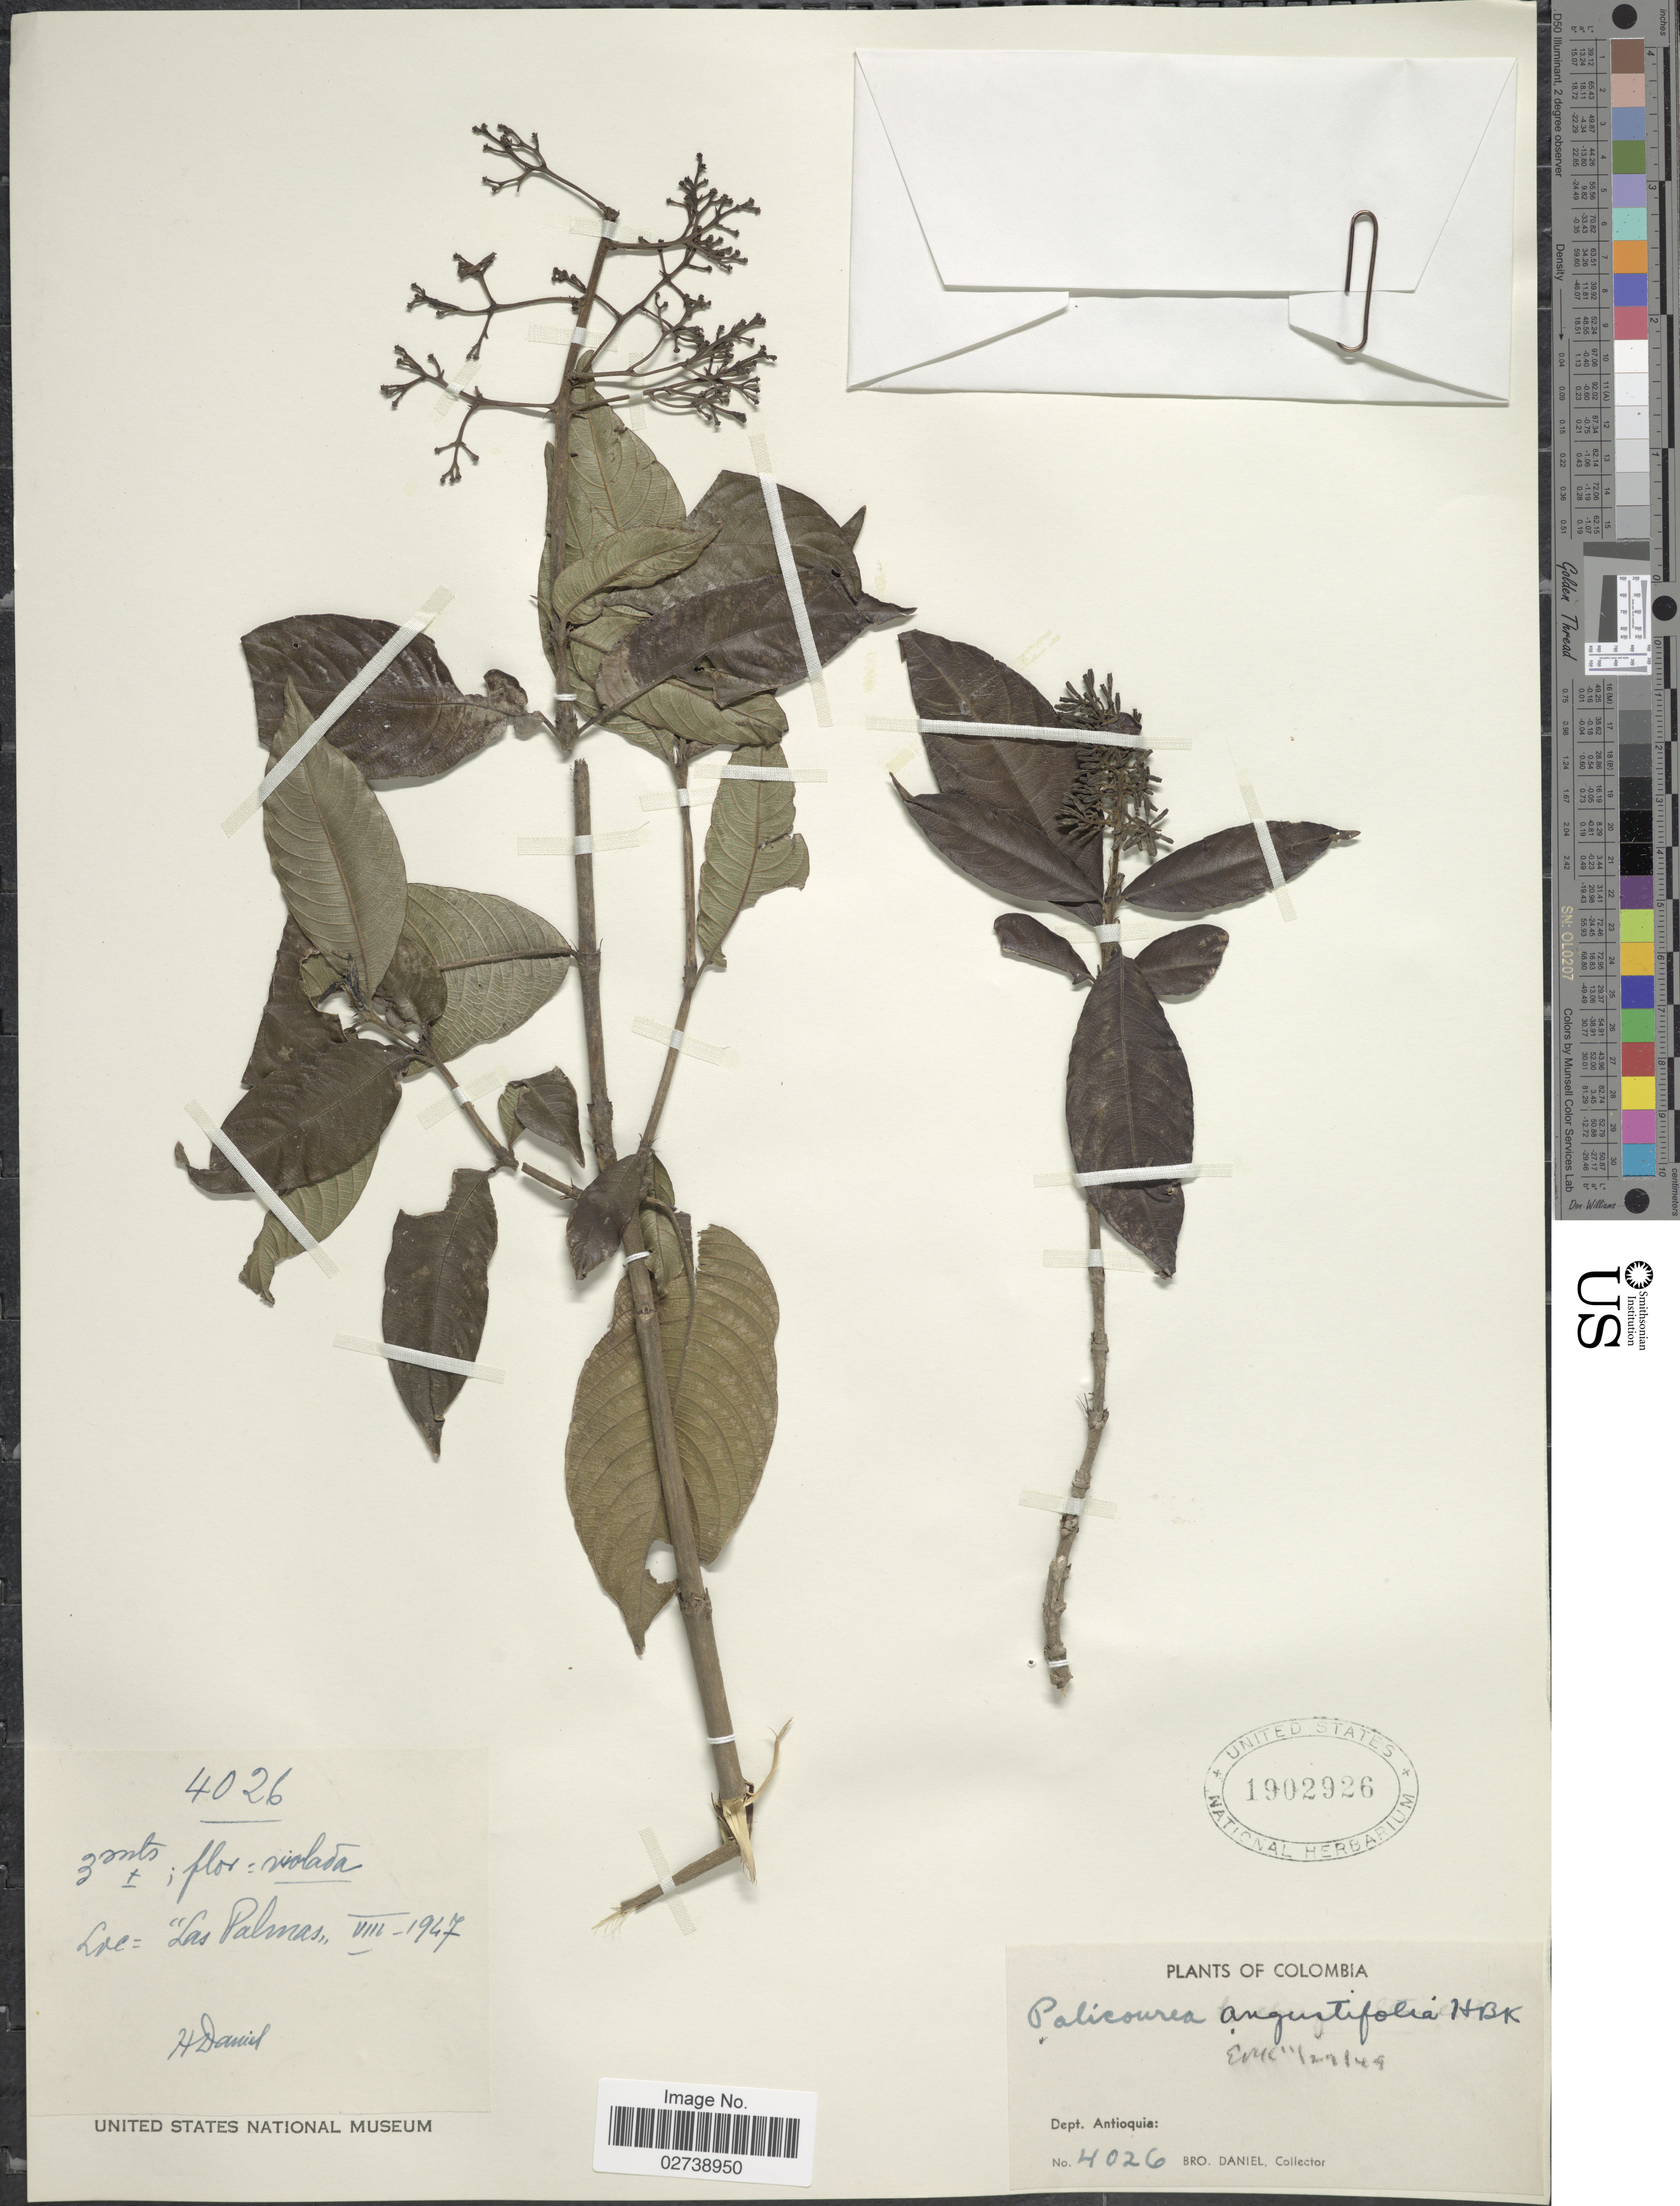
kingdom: Plantae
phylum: Tracheophyta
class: Magnoliopsida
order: Gentianales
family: Rubiaceae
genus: Palicourea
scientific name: Palicourea angustifolia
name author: Kunth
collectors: Bro. Daniel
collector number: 4026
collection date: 1947-08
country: Colombia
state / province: Antioquia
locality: Dept. Antioquia. Las Palmas.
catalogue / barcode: US 1902926